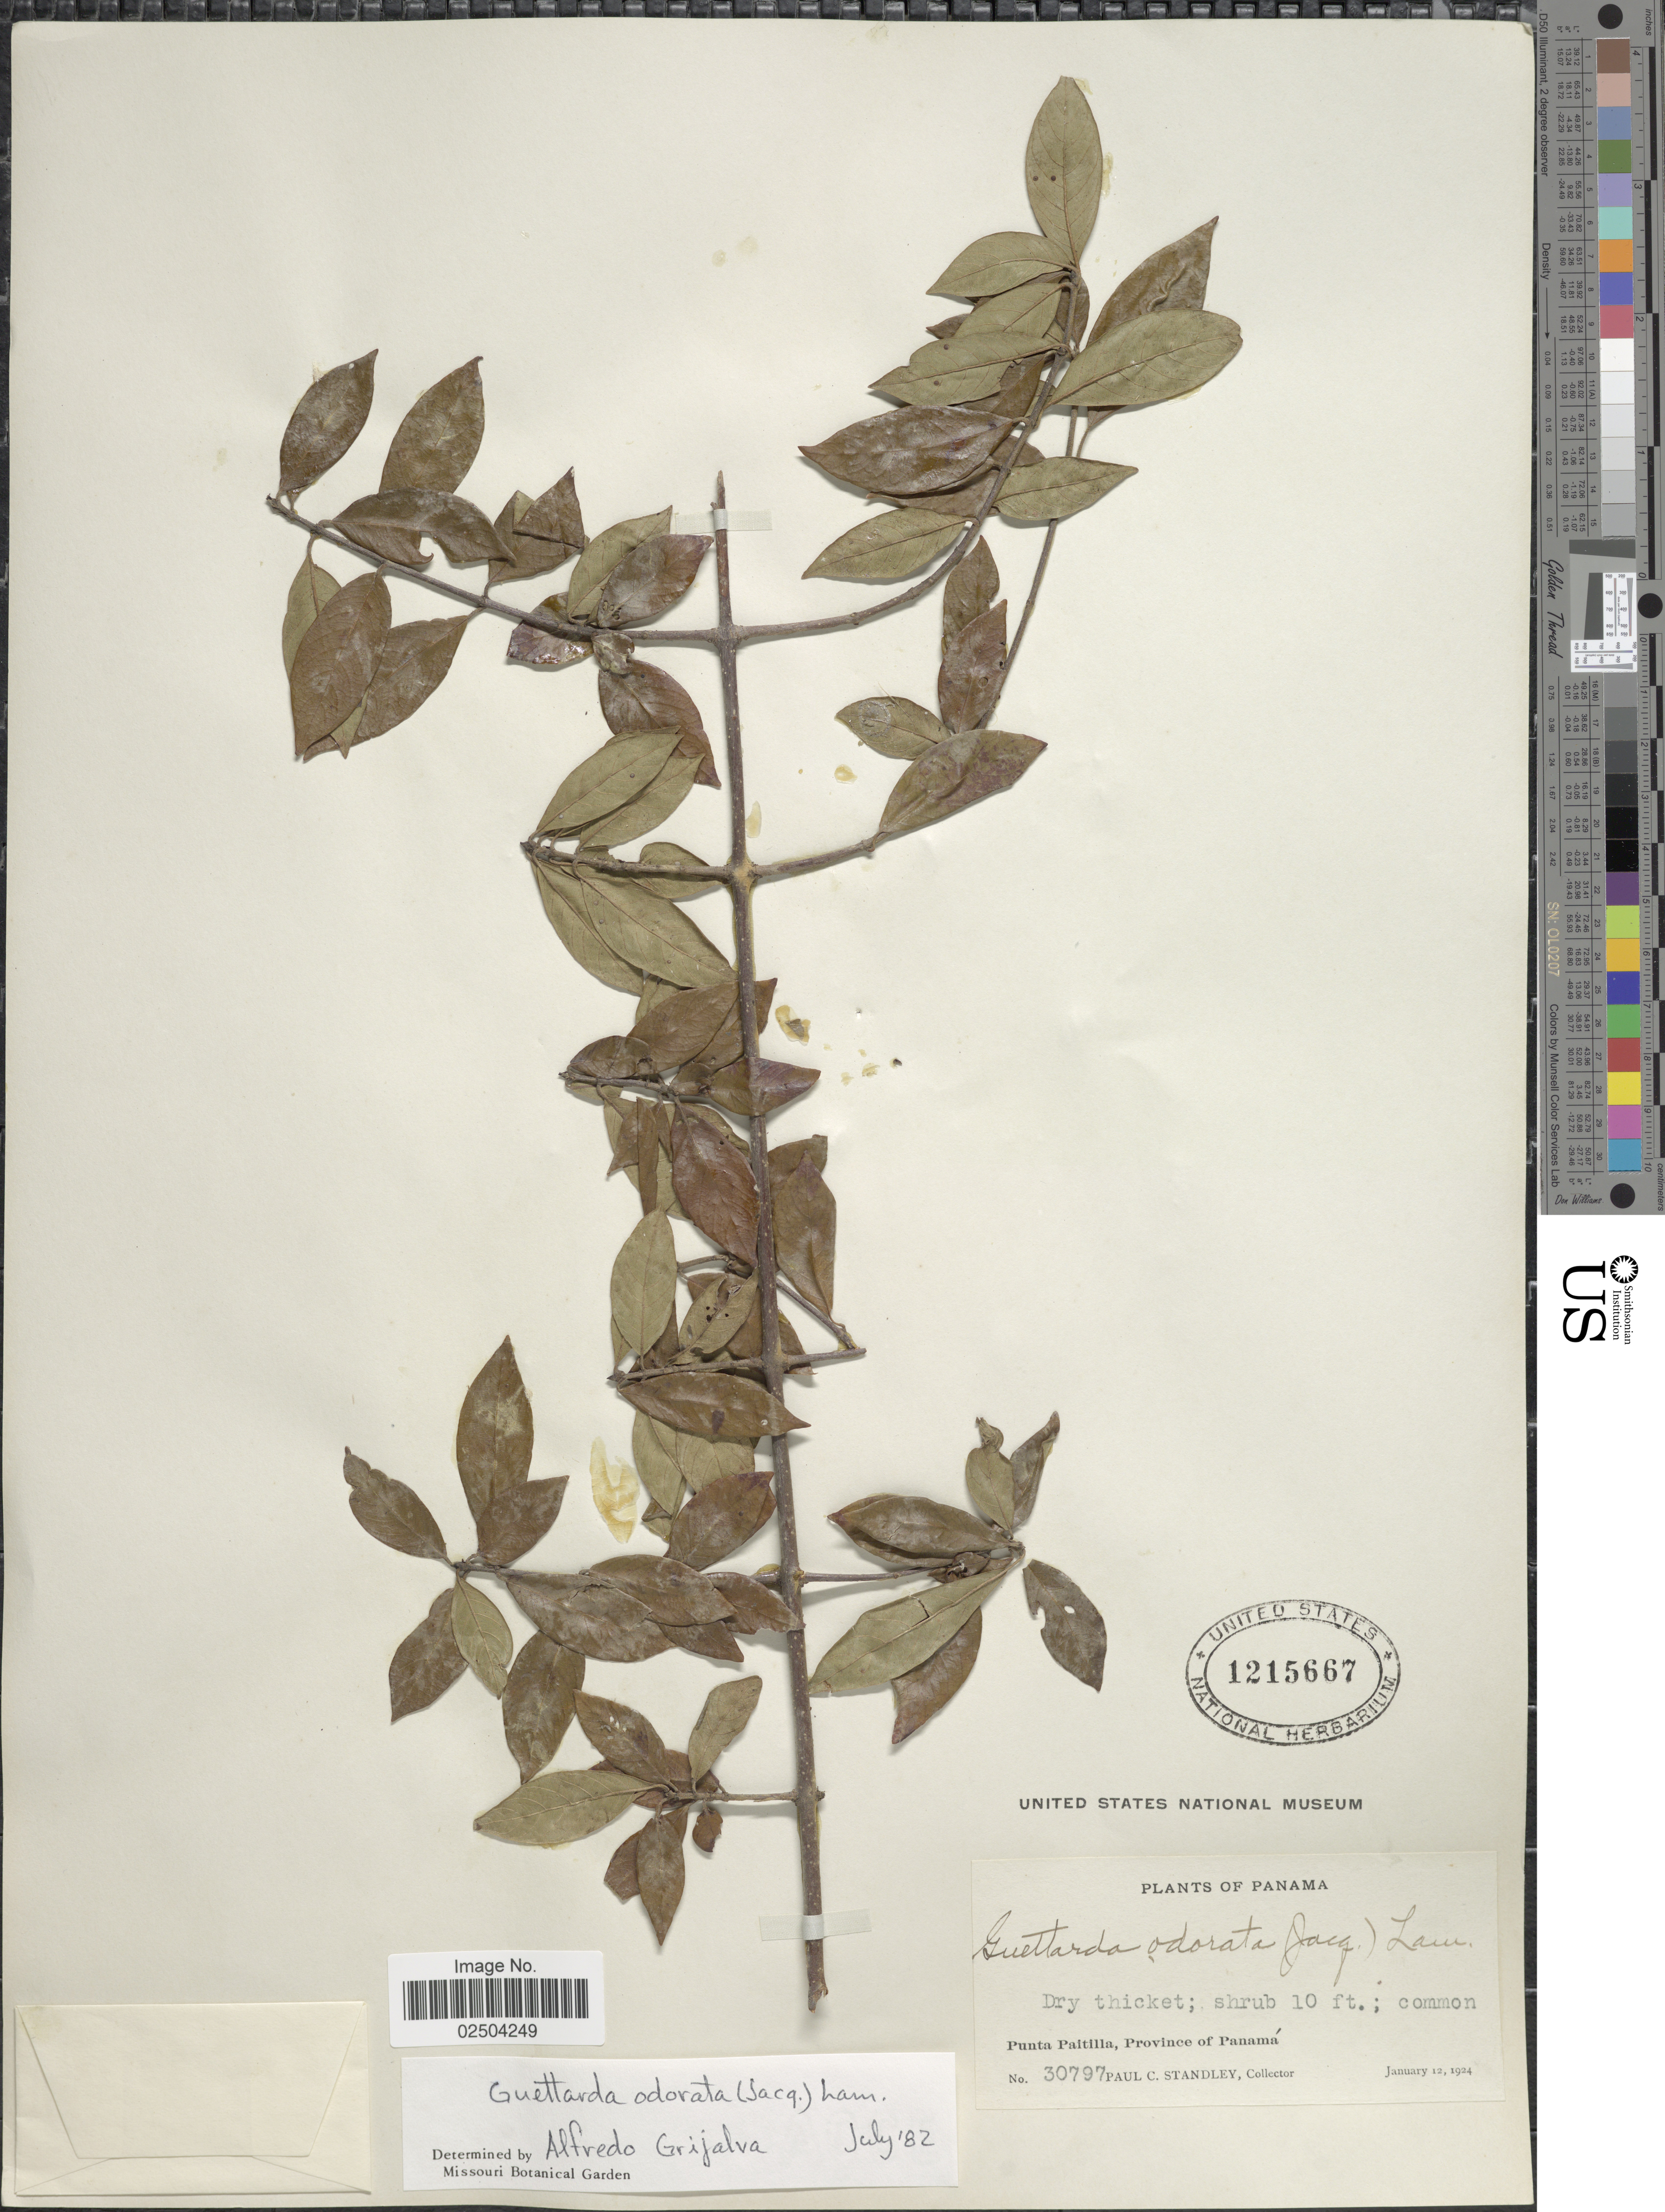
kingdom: Plantae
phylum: Tracheophyta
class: Magnoliopsida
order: Gentianales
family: Rubiaceae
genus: Guettarda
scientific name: Guettarda odorata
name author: (Jacq.) Lam.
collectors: P. C. Standley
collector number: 30797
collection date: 1924-01-12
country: Panama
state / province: Panamá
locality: Punta Paitilla, Province of Panama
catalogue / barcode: US 1215667